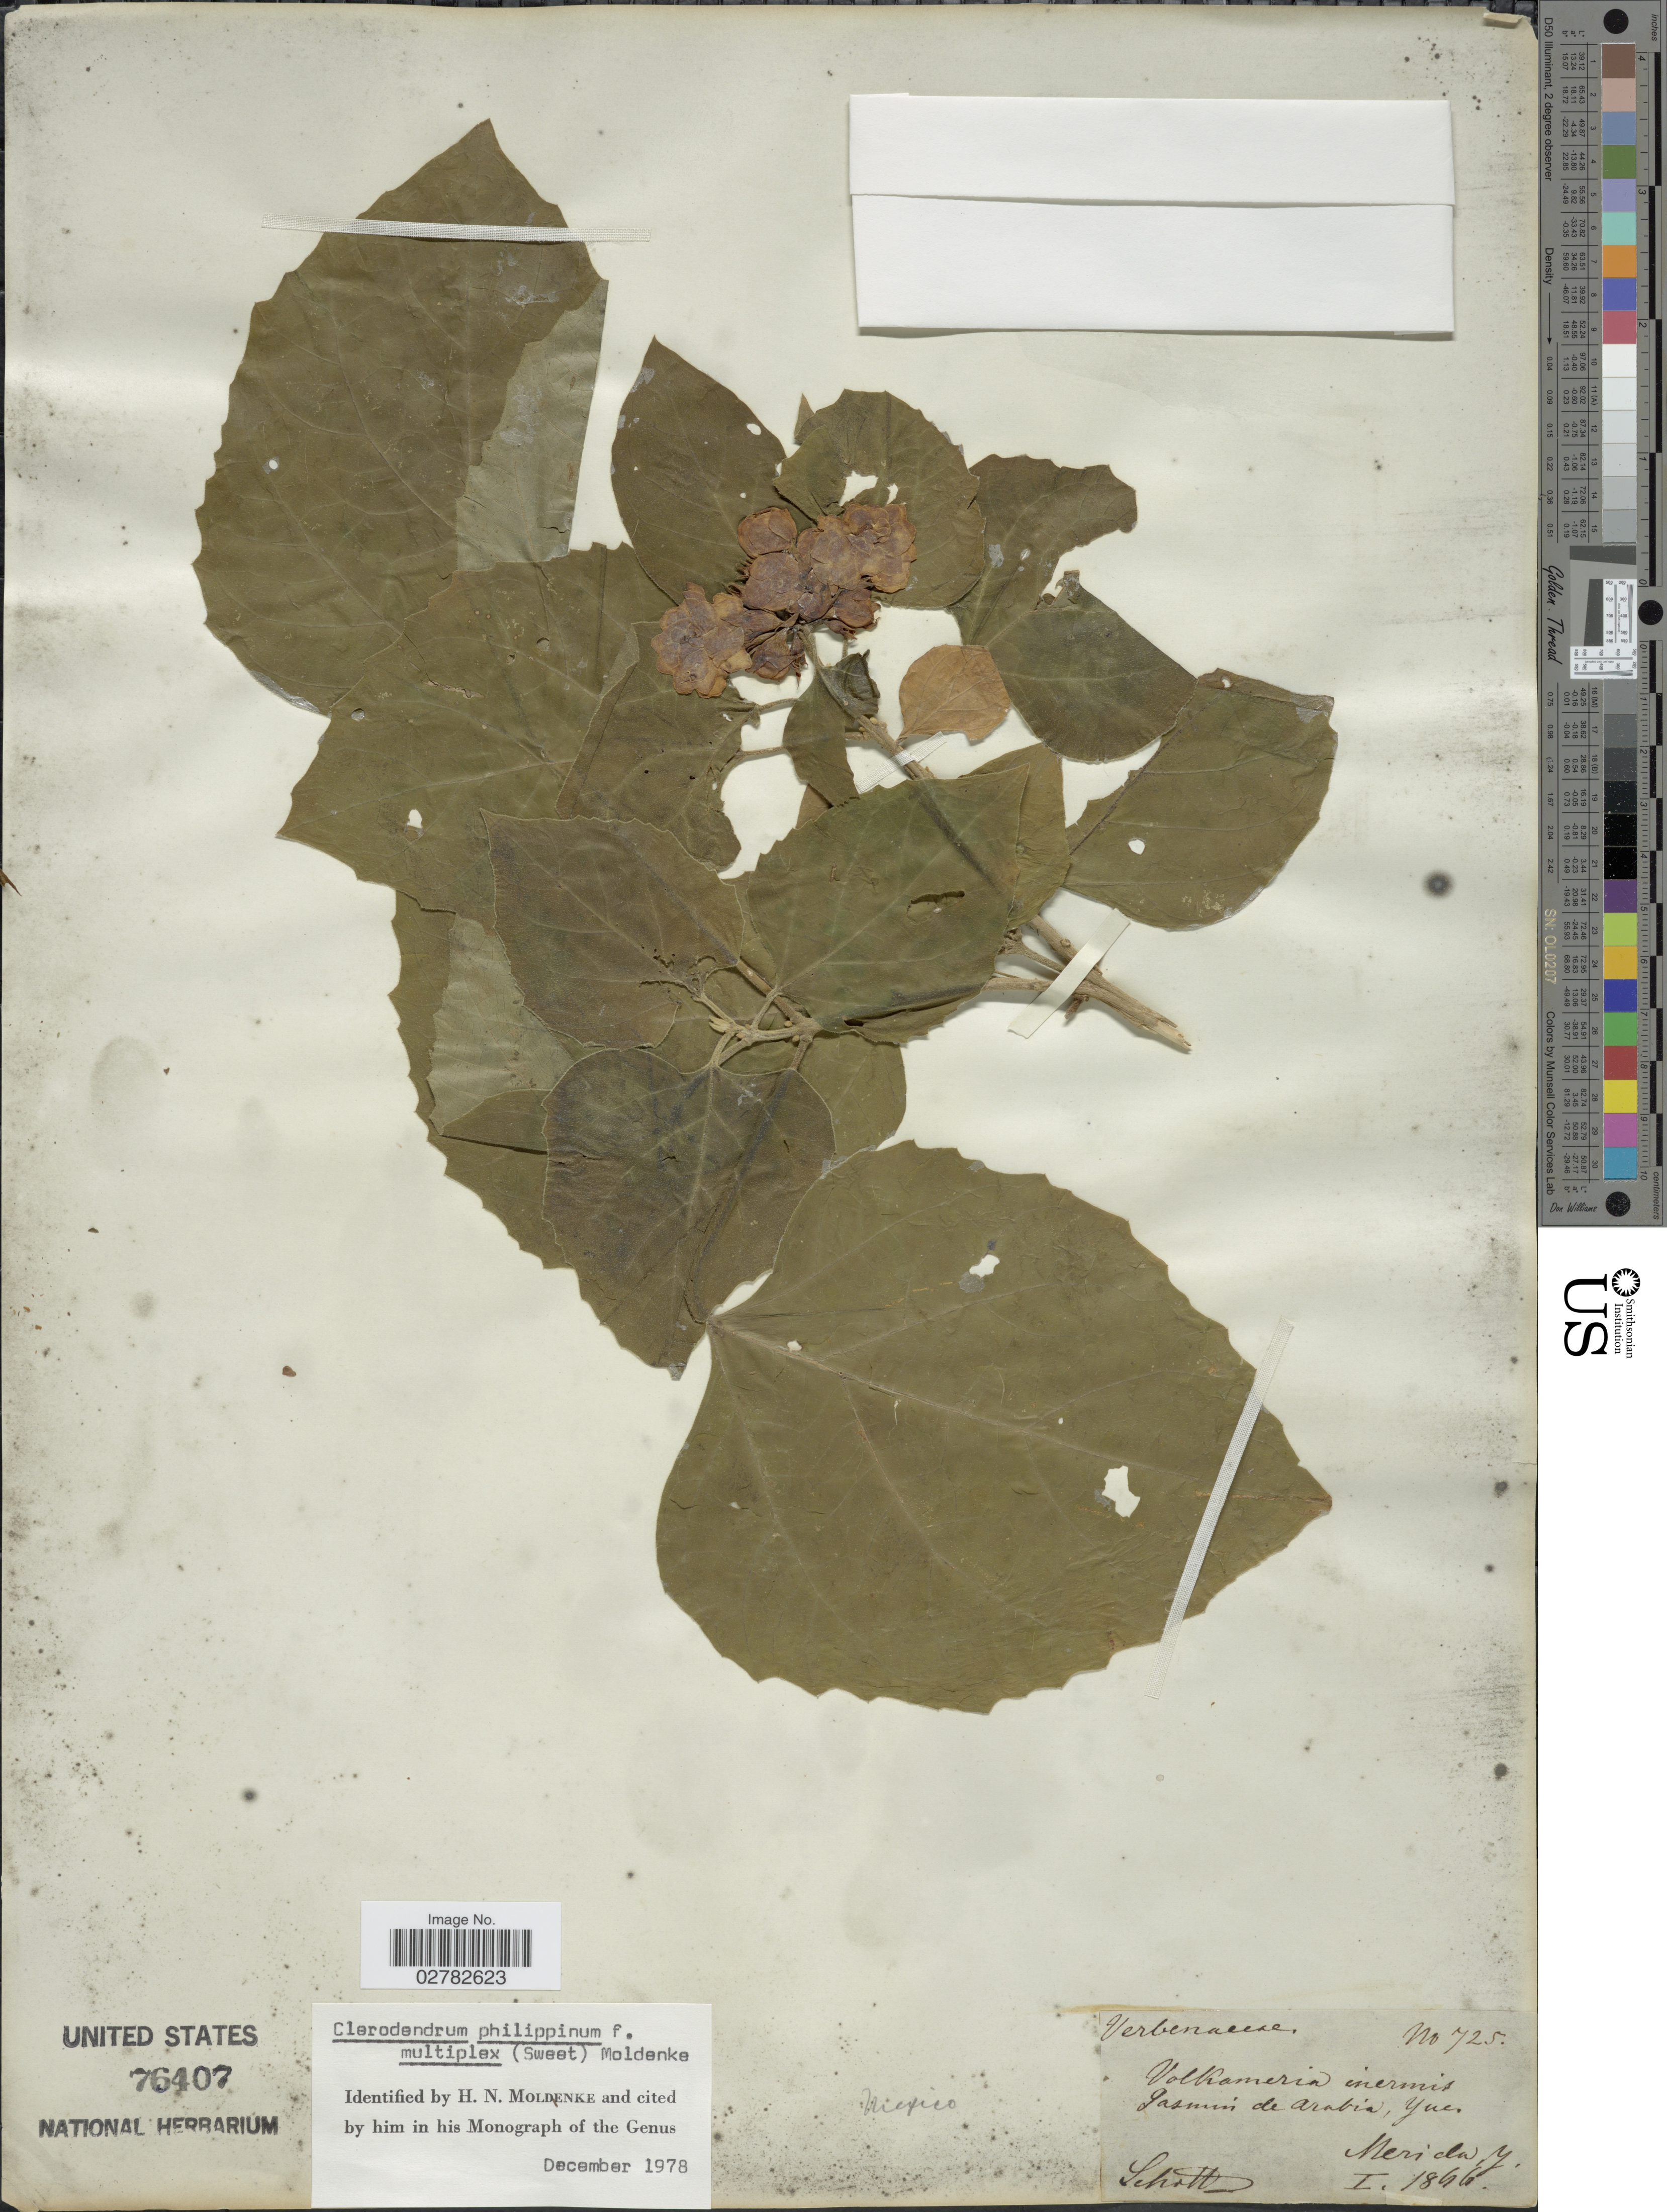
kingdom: Plantae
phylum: Tracheophyta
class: Magnoliopsida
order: Lamiales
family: Lamiaceae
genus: Clerodendrum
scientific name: Clerodendrum philippinum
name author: Schauer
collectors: Schott, --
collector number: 725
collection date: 1846-01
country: Mexico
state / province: Yucatan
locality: Mérida, Y.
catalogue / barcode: US 76407